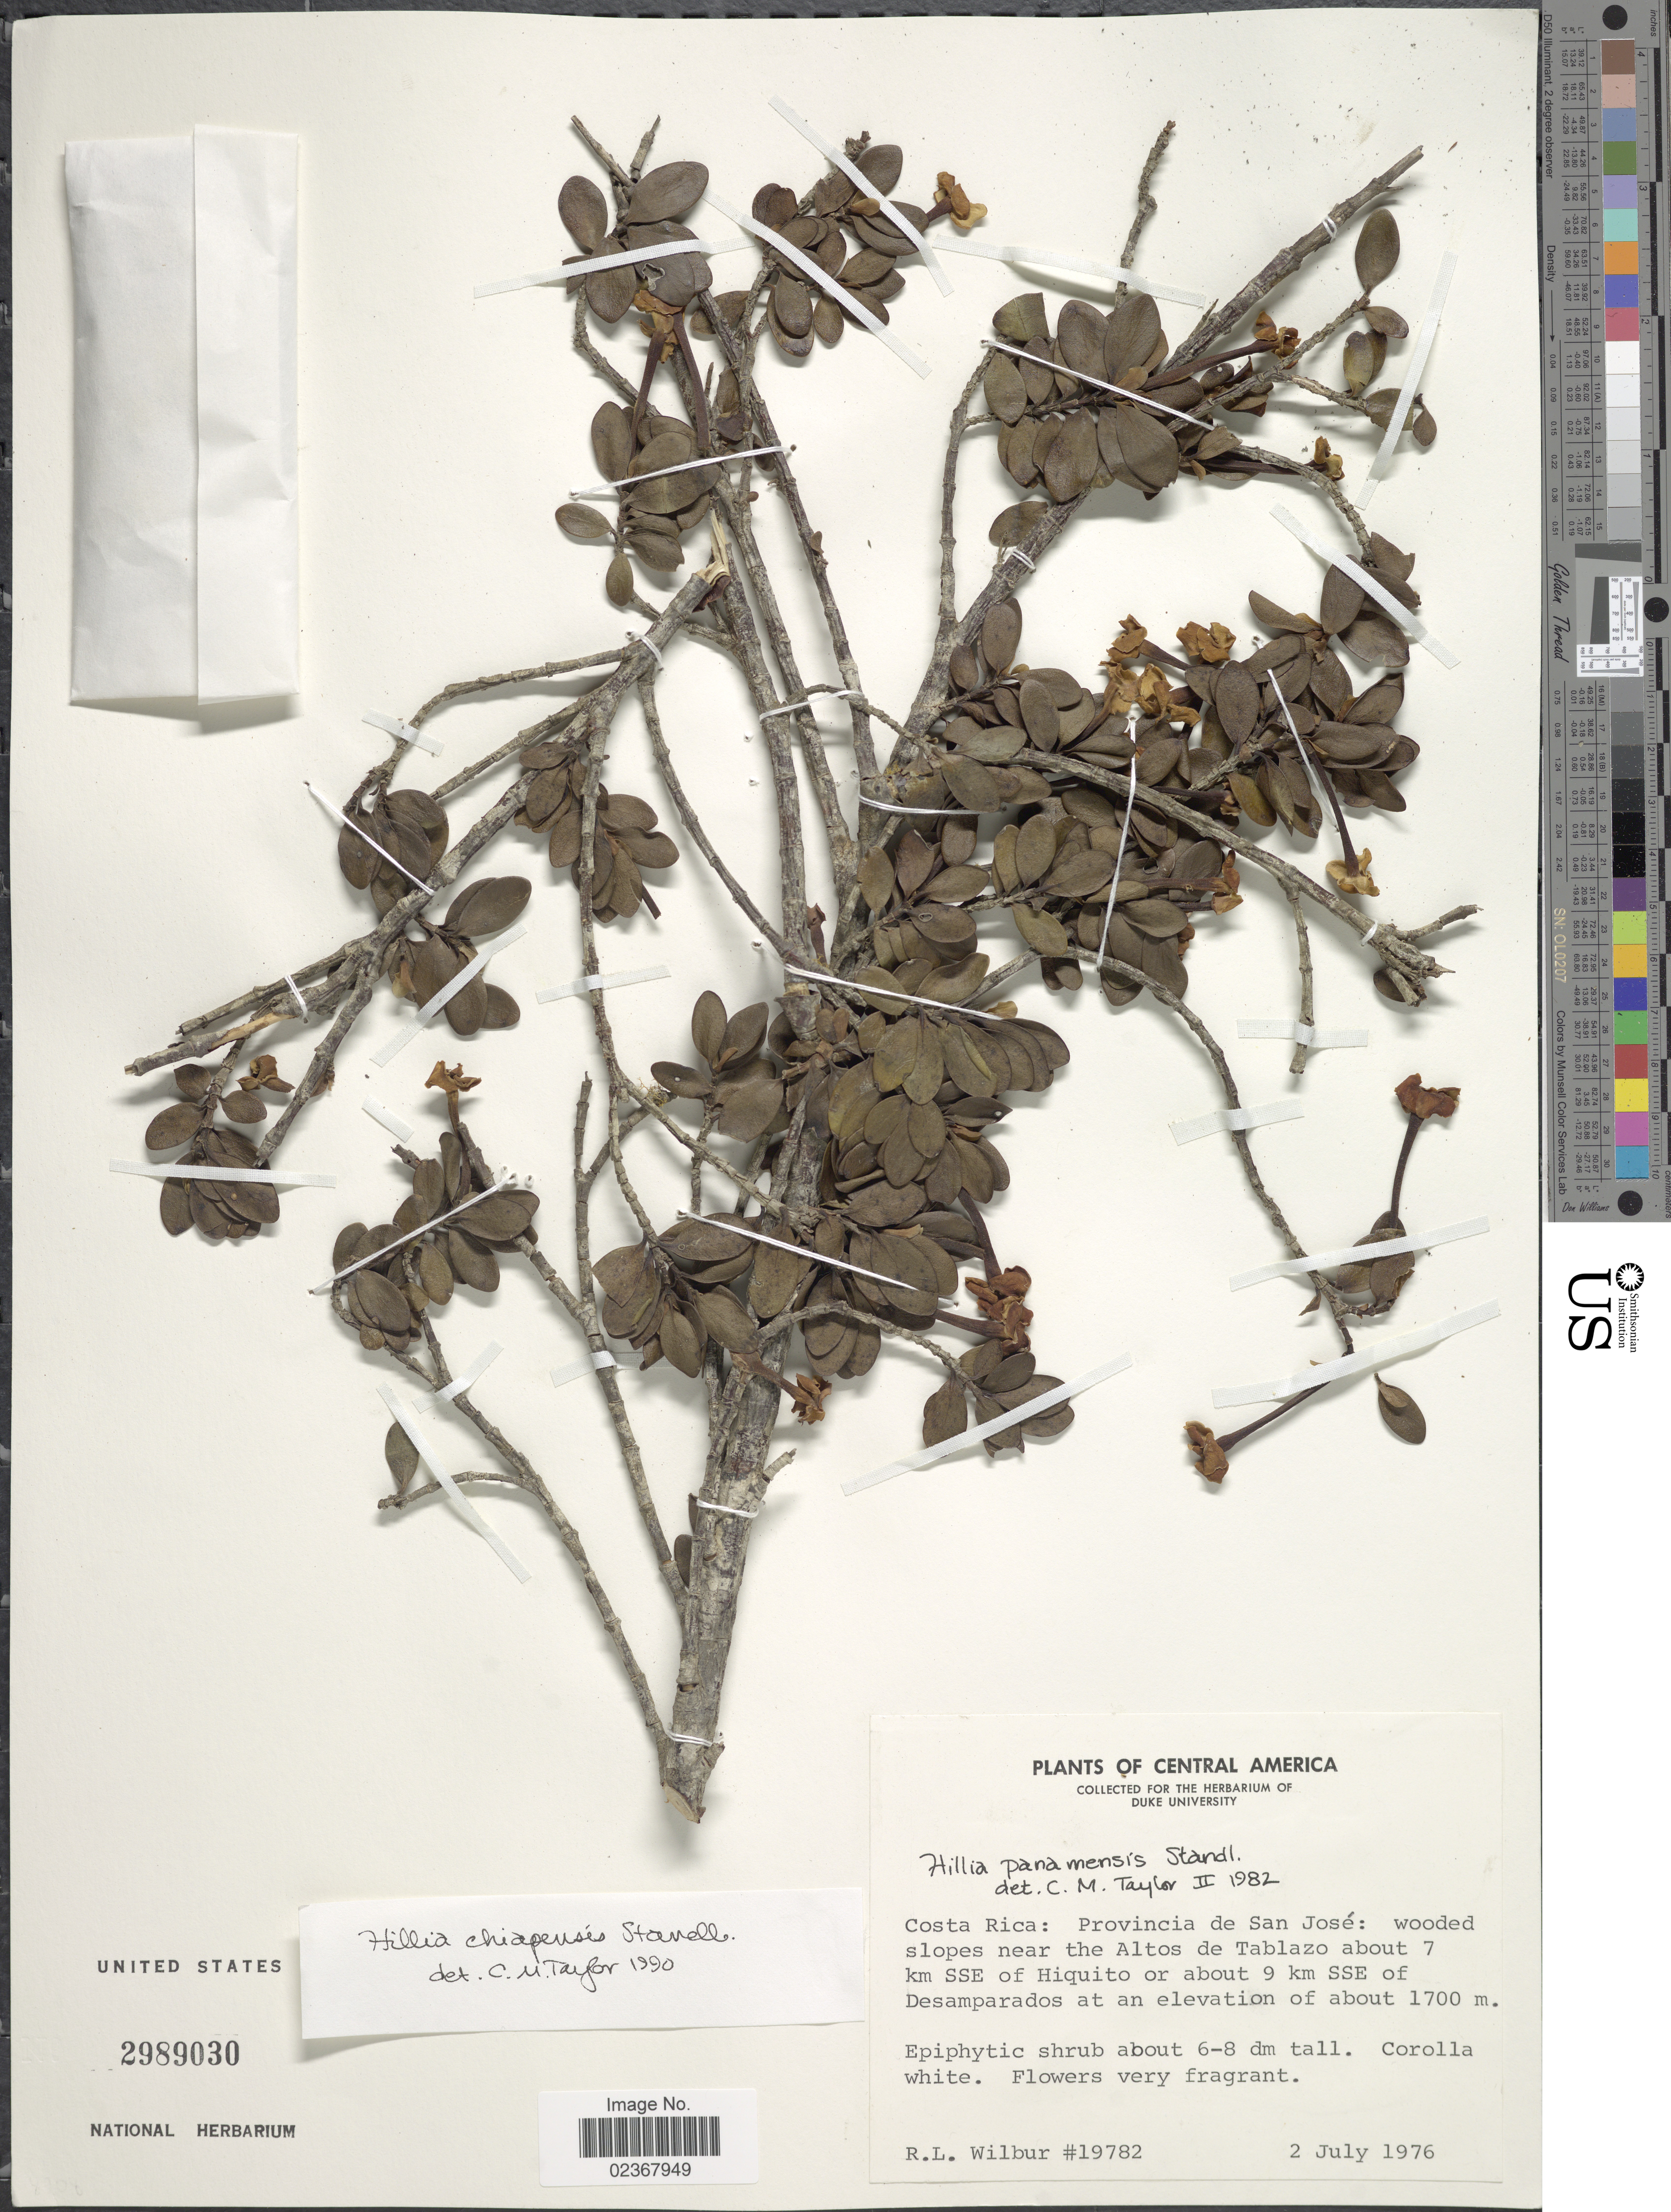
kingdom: Plantae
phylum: Tracheophyta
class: Magnoliopsida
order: Gentianales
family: Rubiaceae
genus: Hillia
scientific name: Hillia chiapensis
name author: Standl.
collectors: R. L. Wilbur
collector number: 19782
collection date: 1976-07-02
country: Costa Rica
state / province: San José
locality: Province de San Jose: wooded slopes near the Altos de Tablazo about 7 km SSE of Hiquito or about 9 km SSE of Desamparados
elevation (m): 1700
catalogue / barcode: US 2989030